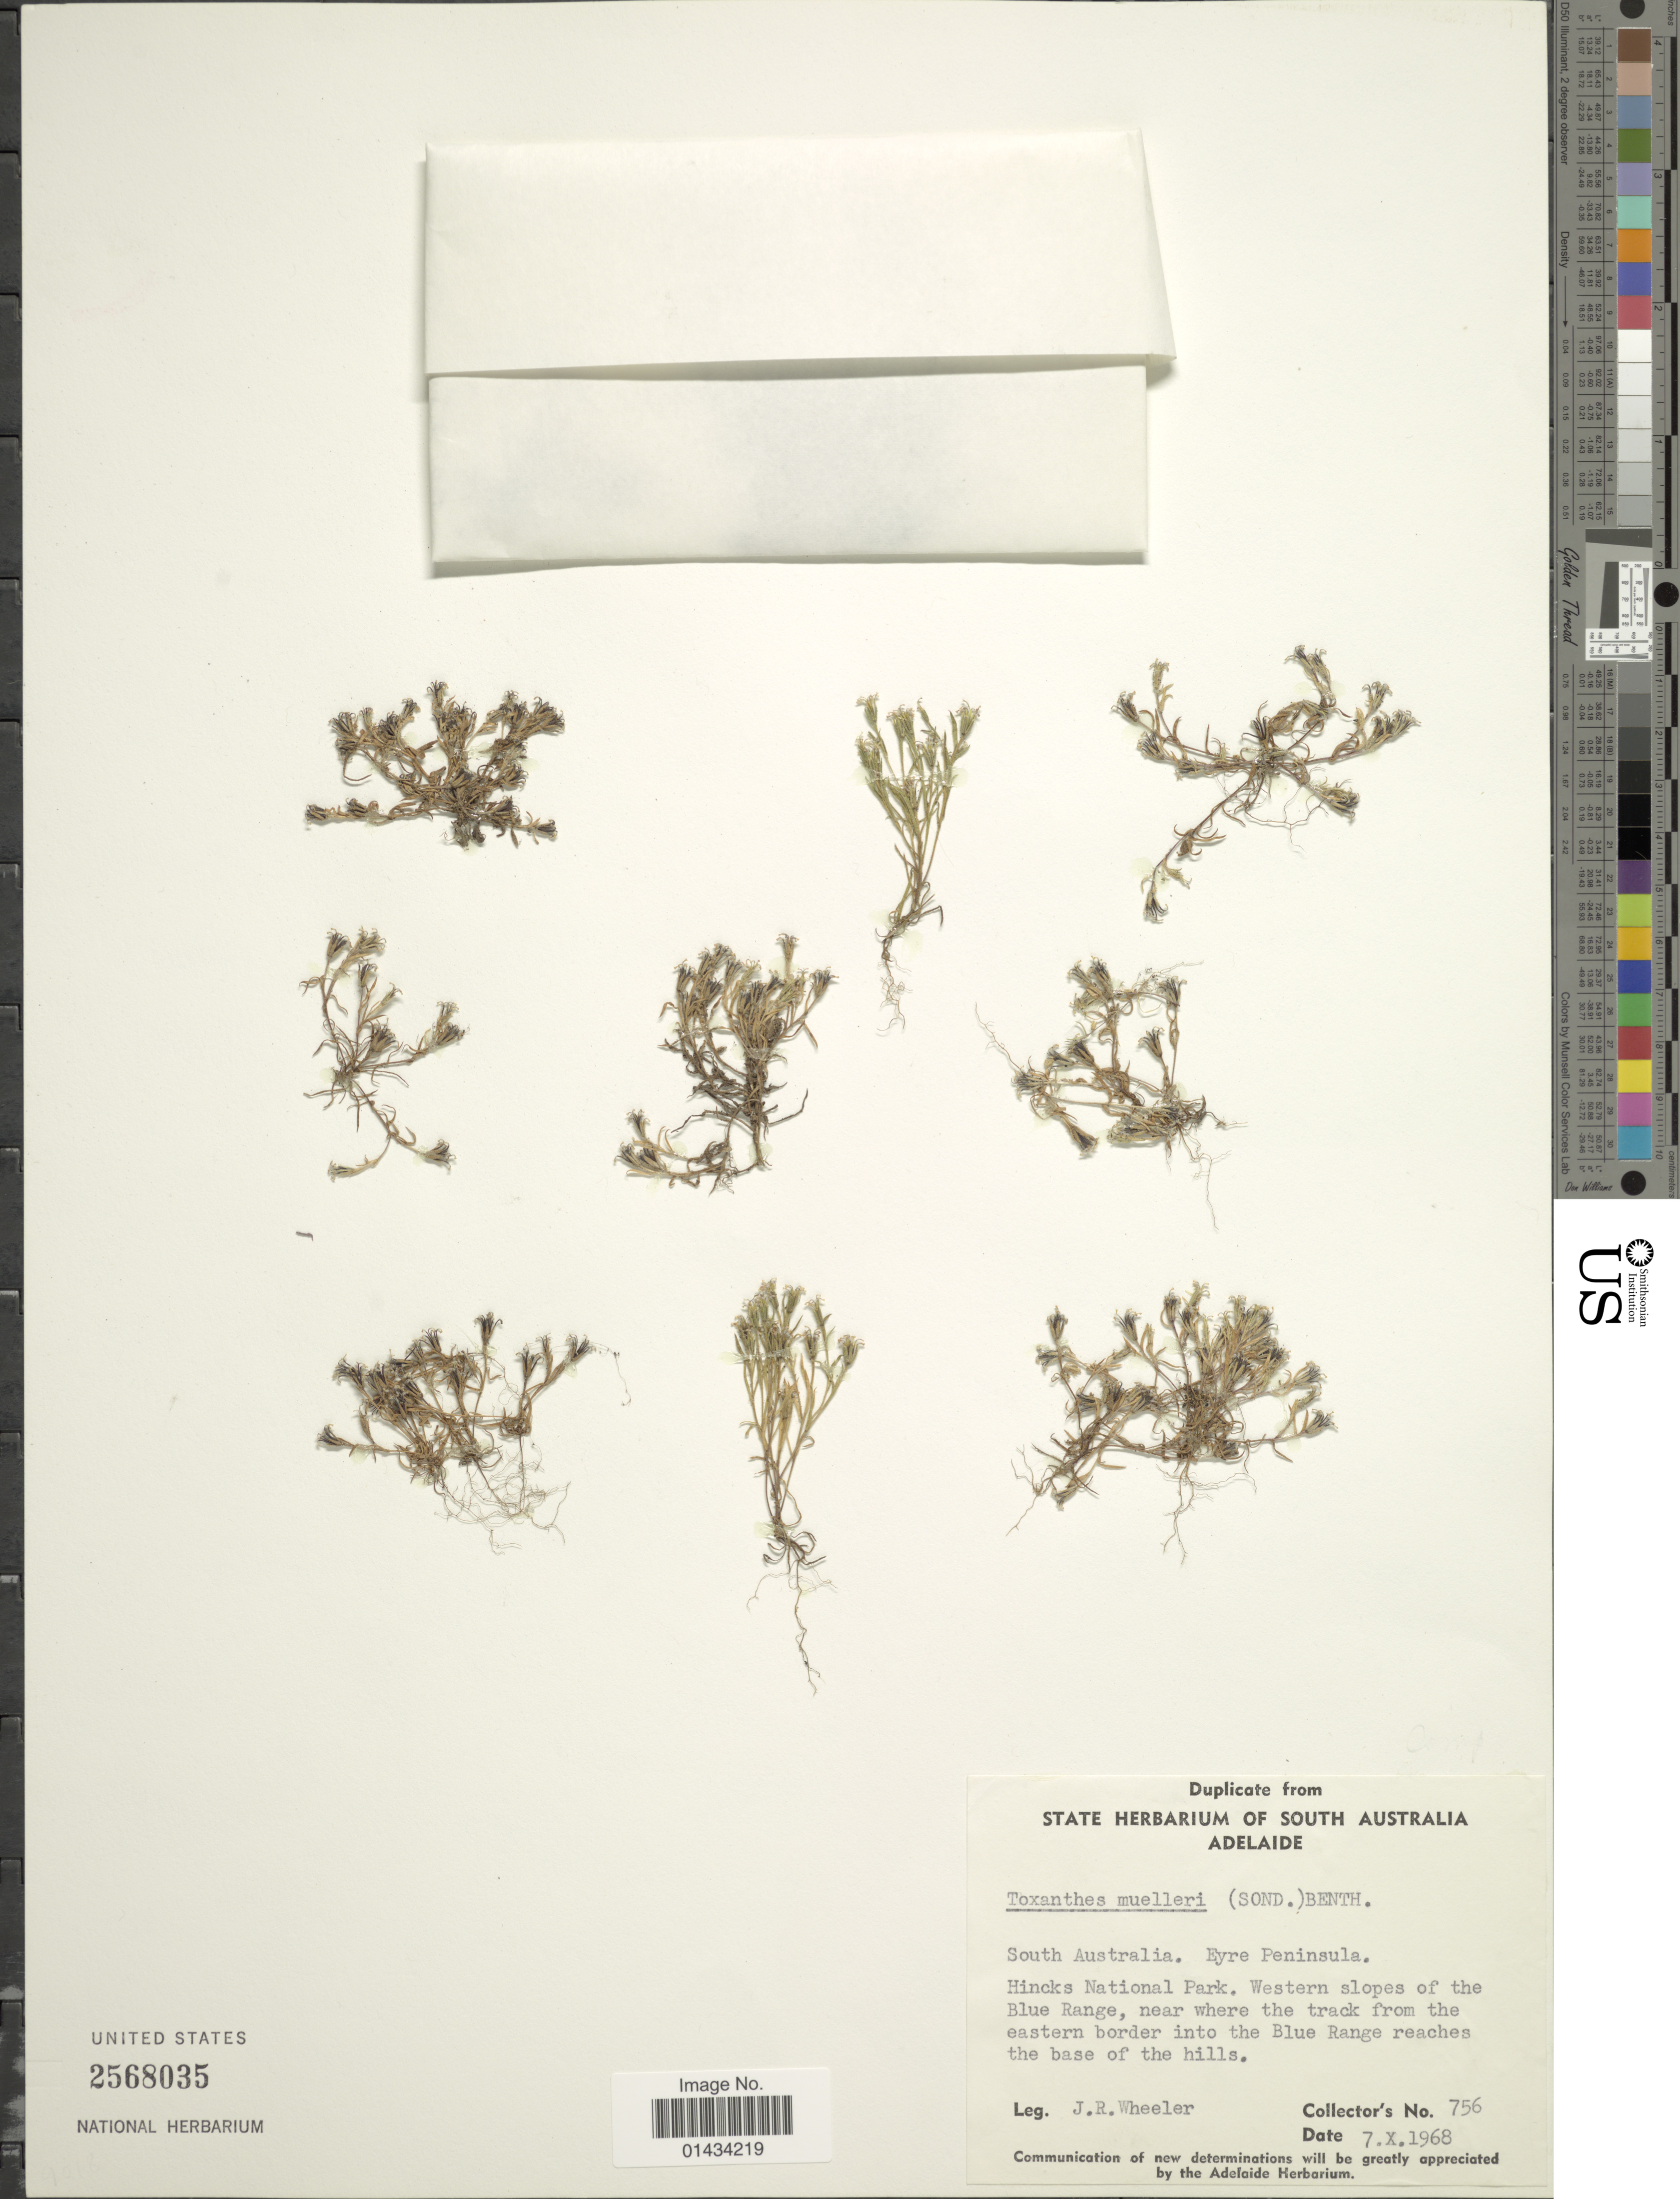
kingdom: Plantae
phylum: Tracheophyta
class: Magnoliopsida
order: Asterales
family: Asteraceae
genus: Millotia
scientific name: Millotia muelleri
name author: (Sond.) P.S. Short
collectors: J. Wheeler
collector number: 756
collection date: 1968-10-07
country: Australia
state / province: South Australia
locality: Eyre Peninsula, Hincks National Park, western slopes of the Blue Range, near where the track from the eastern border into the Blue Range reaches the base of the hills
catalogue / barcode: US 2568035